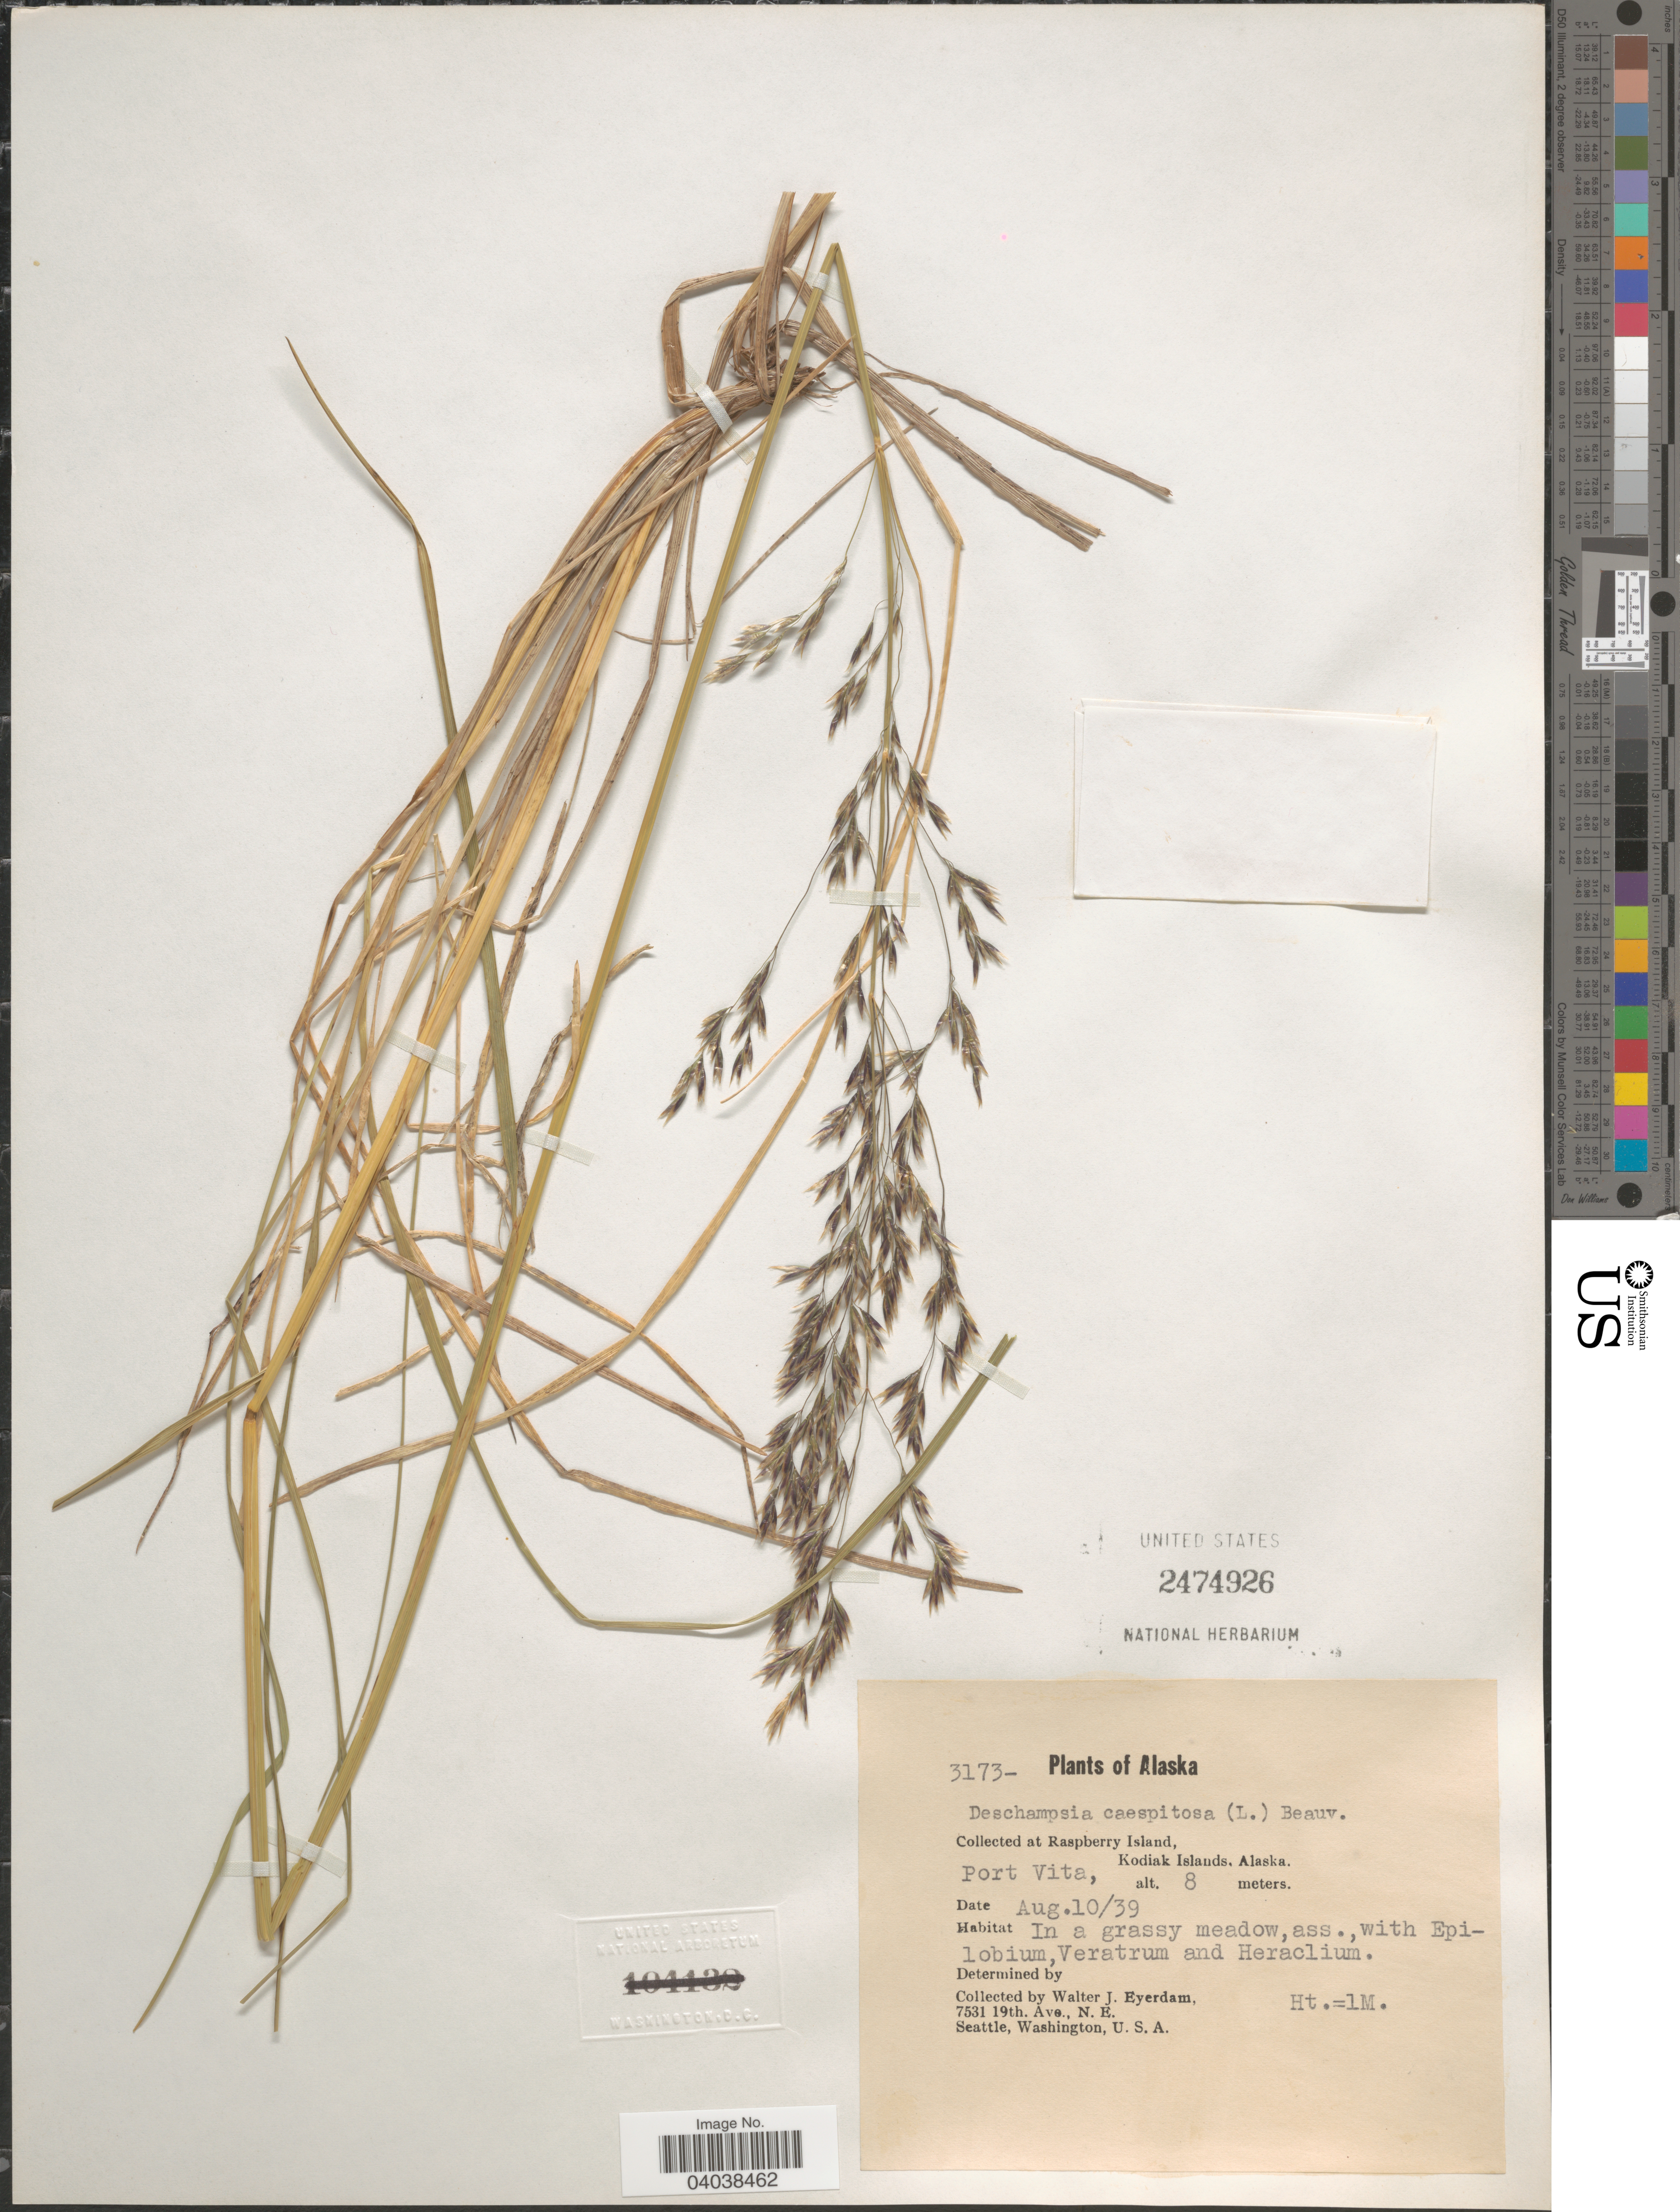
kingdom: Plantae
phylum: Tracheophyta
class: Liliopsida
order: Poales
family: Poaceae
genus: Deschampsia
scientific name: Deschampsia cespitosa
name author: (L.) P. Beauv.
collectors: W. J. Eyerdam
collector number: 3178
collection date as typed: Transcribed d/m/y: 10/8/39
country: United States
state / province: Alaska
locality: At Raspberry Island, Kodiak Islands, Port Vita.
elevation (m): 8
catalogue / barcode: US 2474926